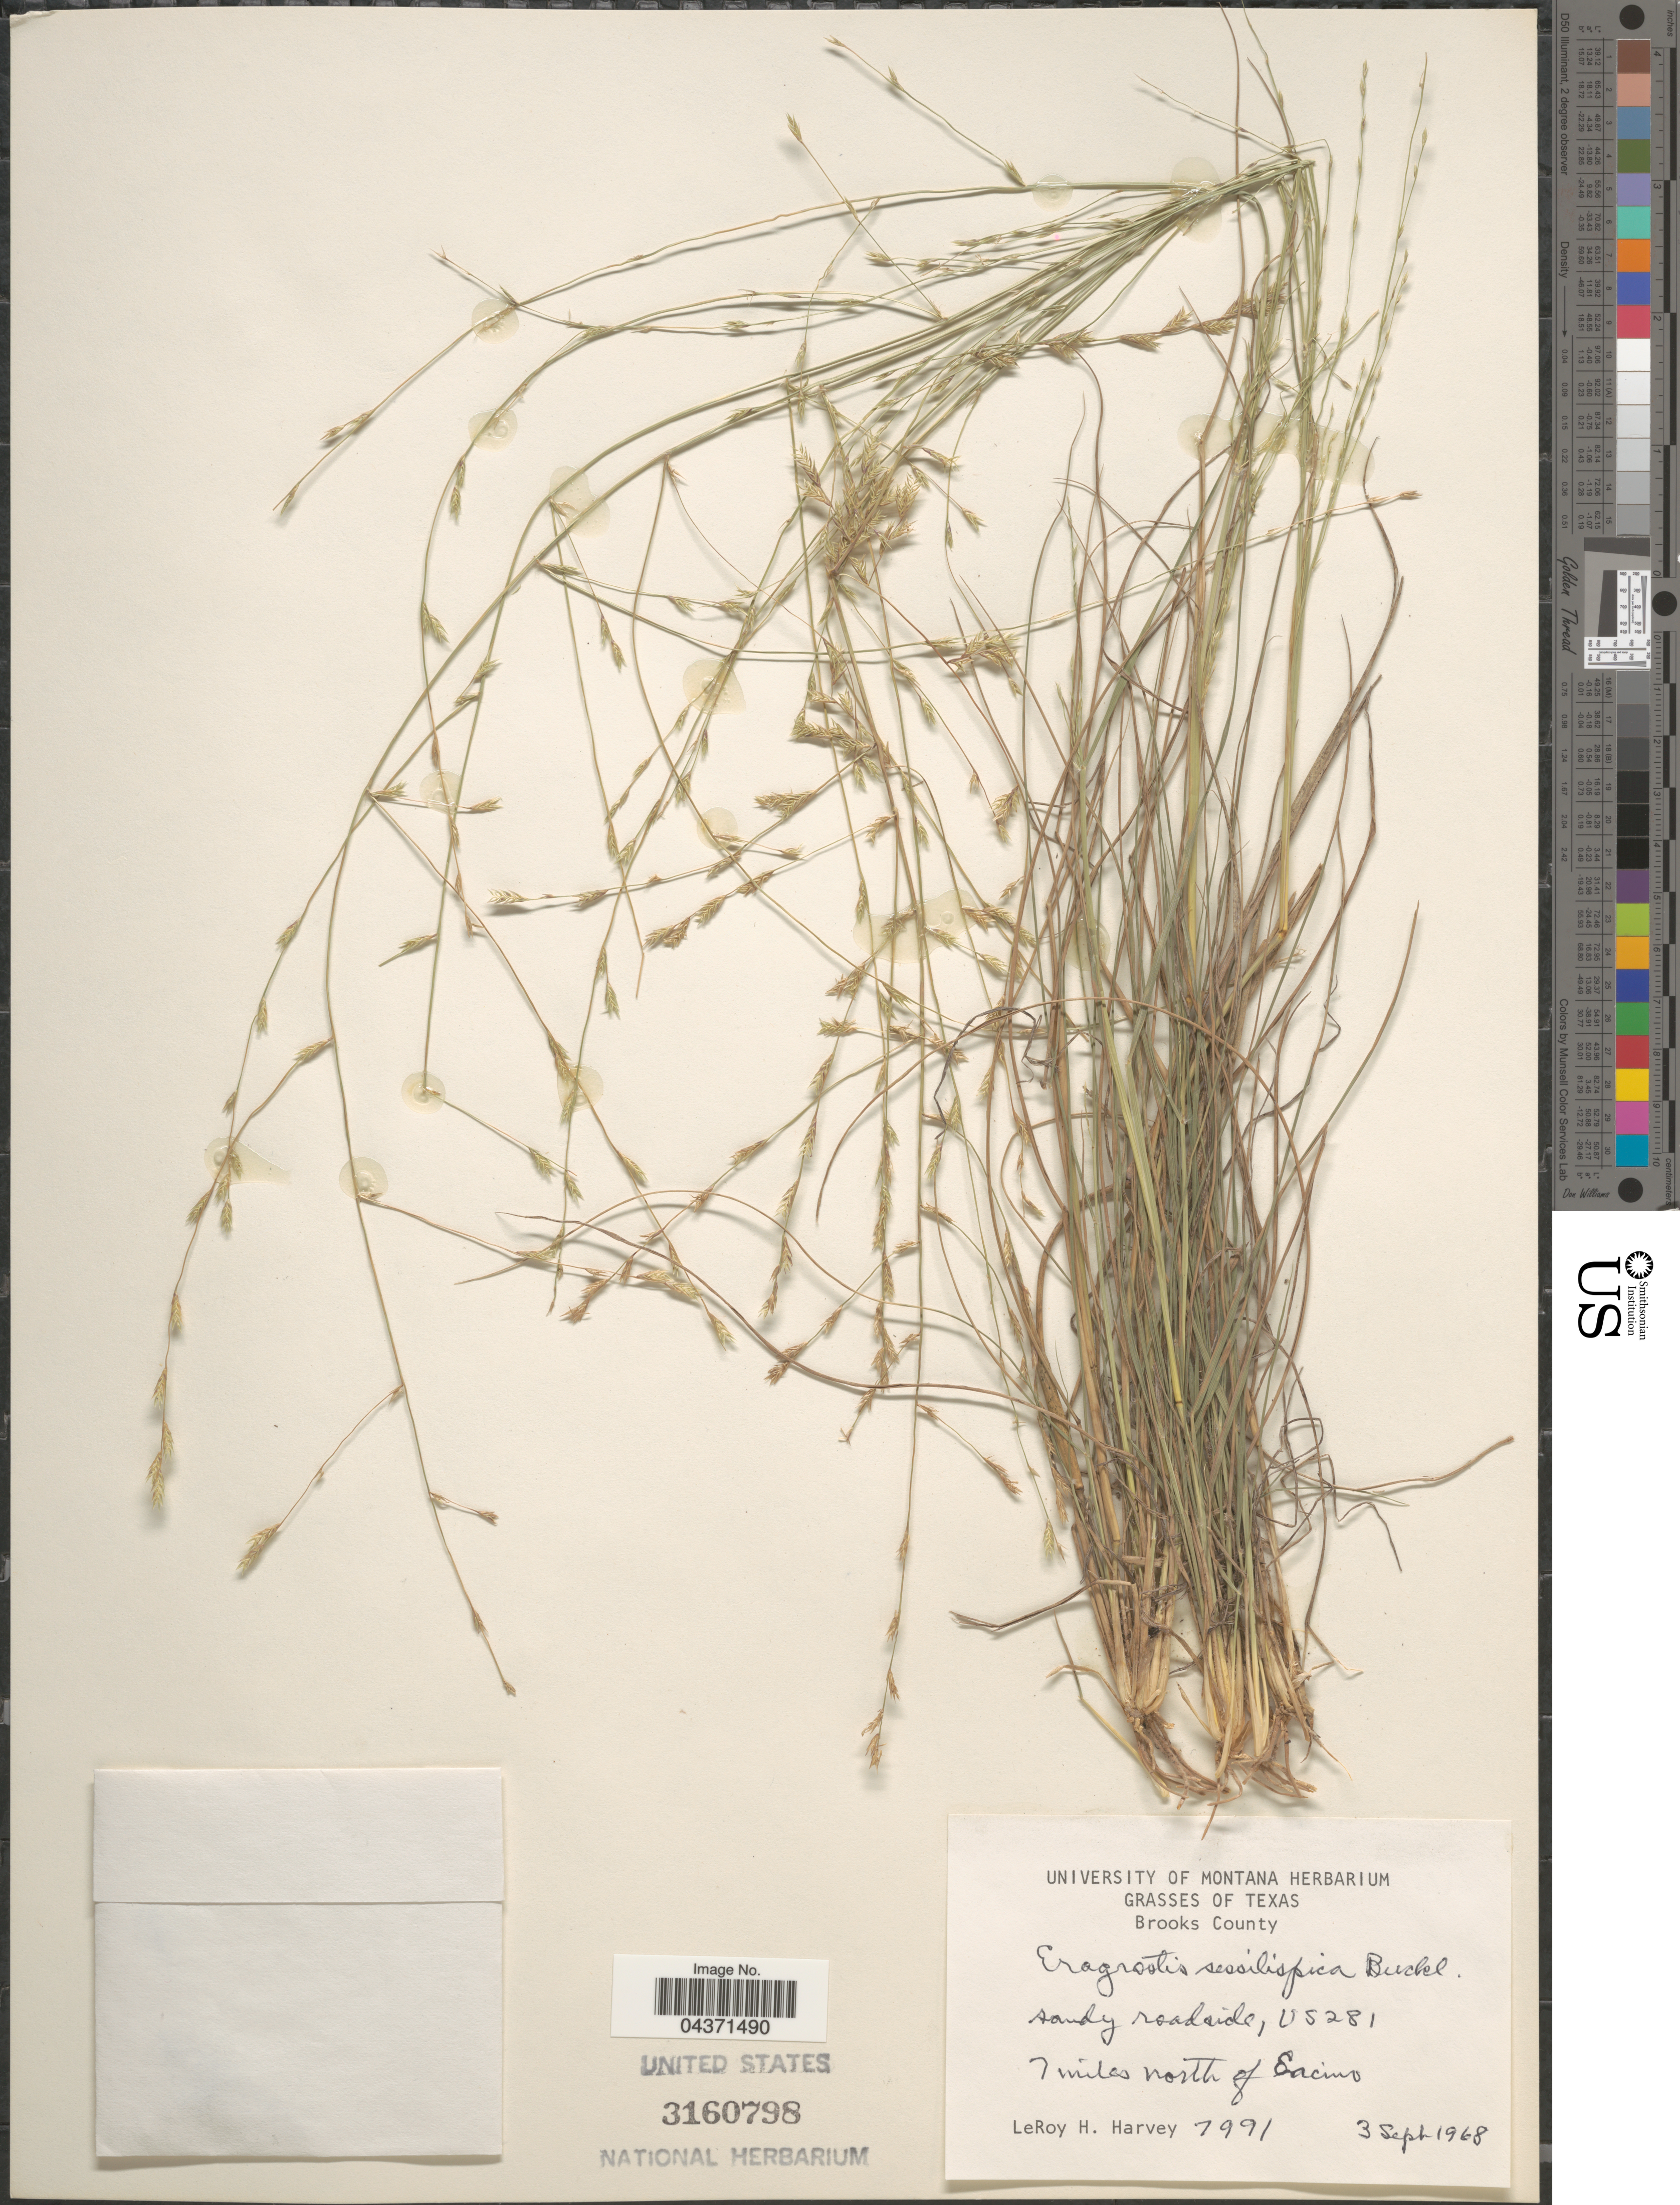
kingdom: Plantae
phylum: Tracheophyta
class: Liliopsida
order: Poales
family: Poaceae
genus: Eragrostis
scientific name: Eragrostis sessilispica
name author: Buckley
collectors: L. H. Harvey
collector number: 7991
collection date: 1968-09-03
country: United States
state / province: Texas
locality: Brooks County. Sandy roadside, US281. 7 miles north of Encino.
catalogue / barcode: US 3160798